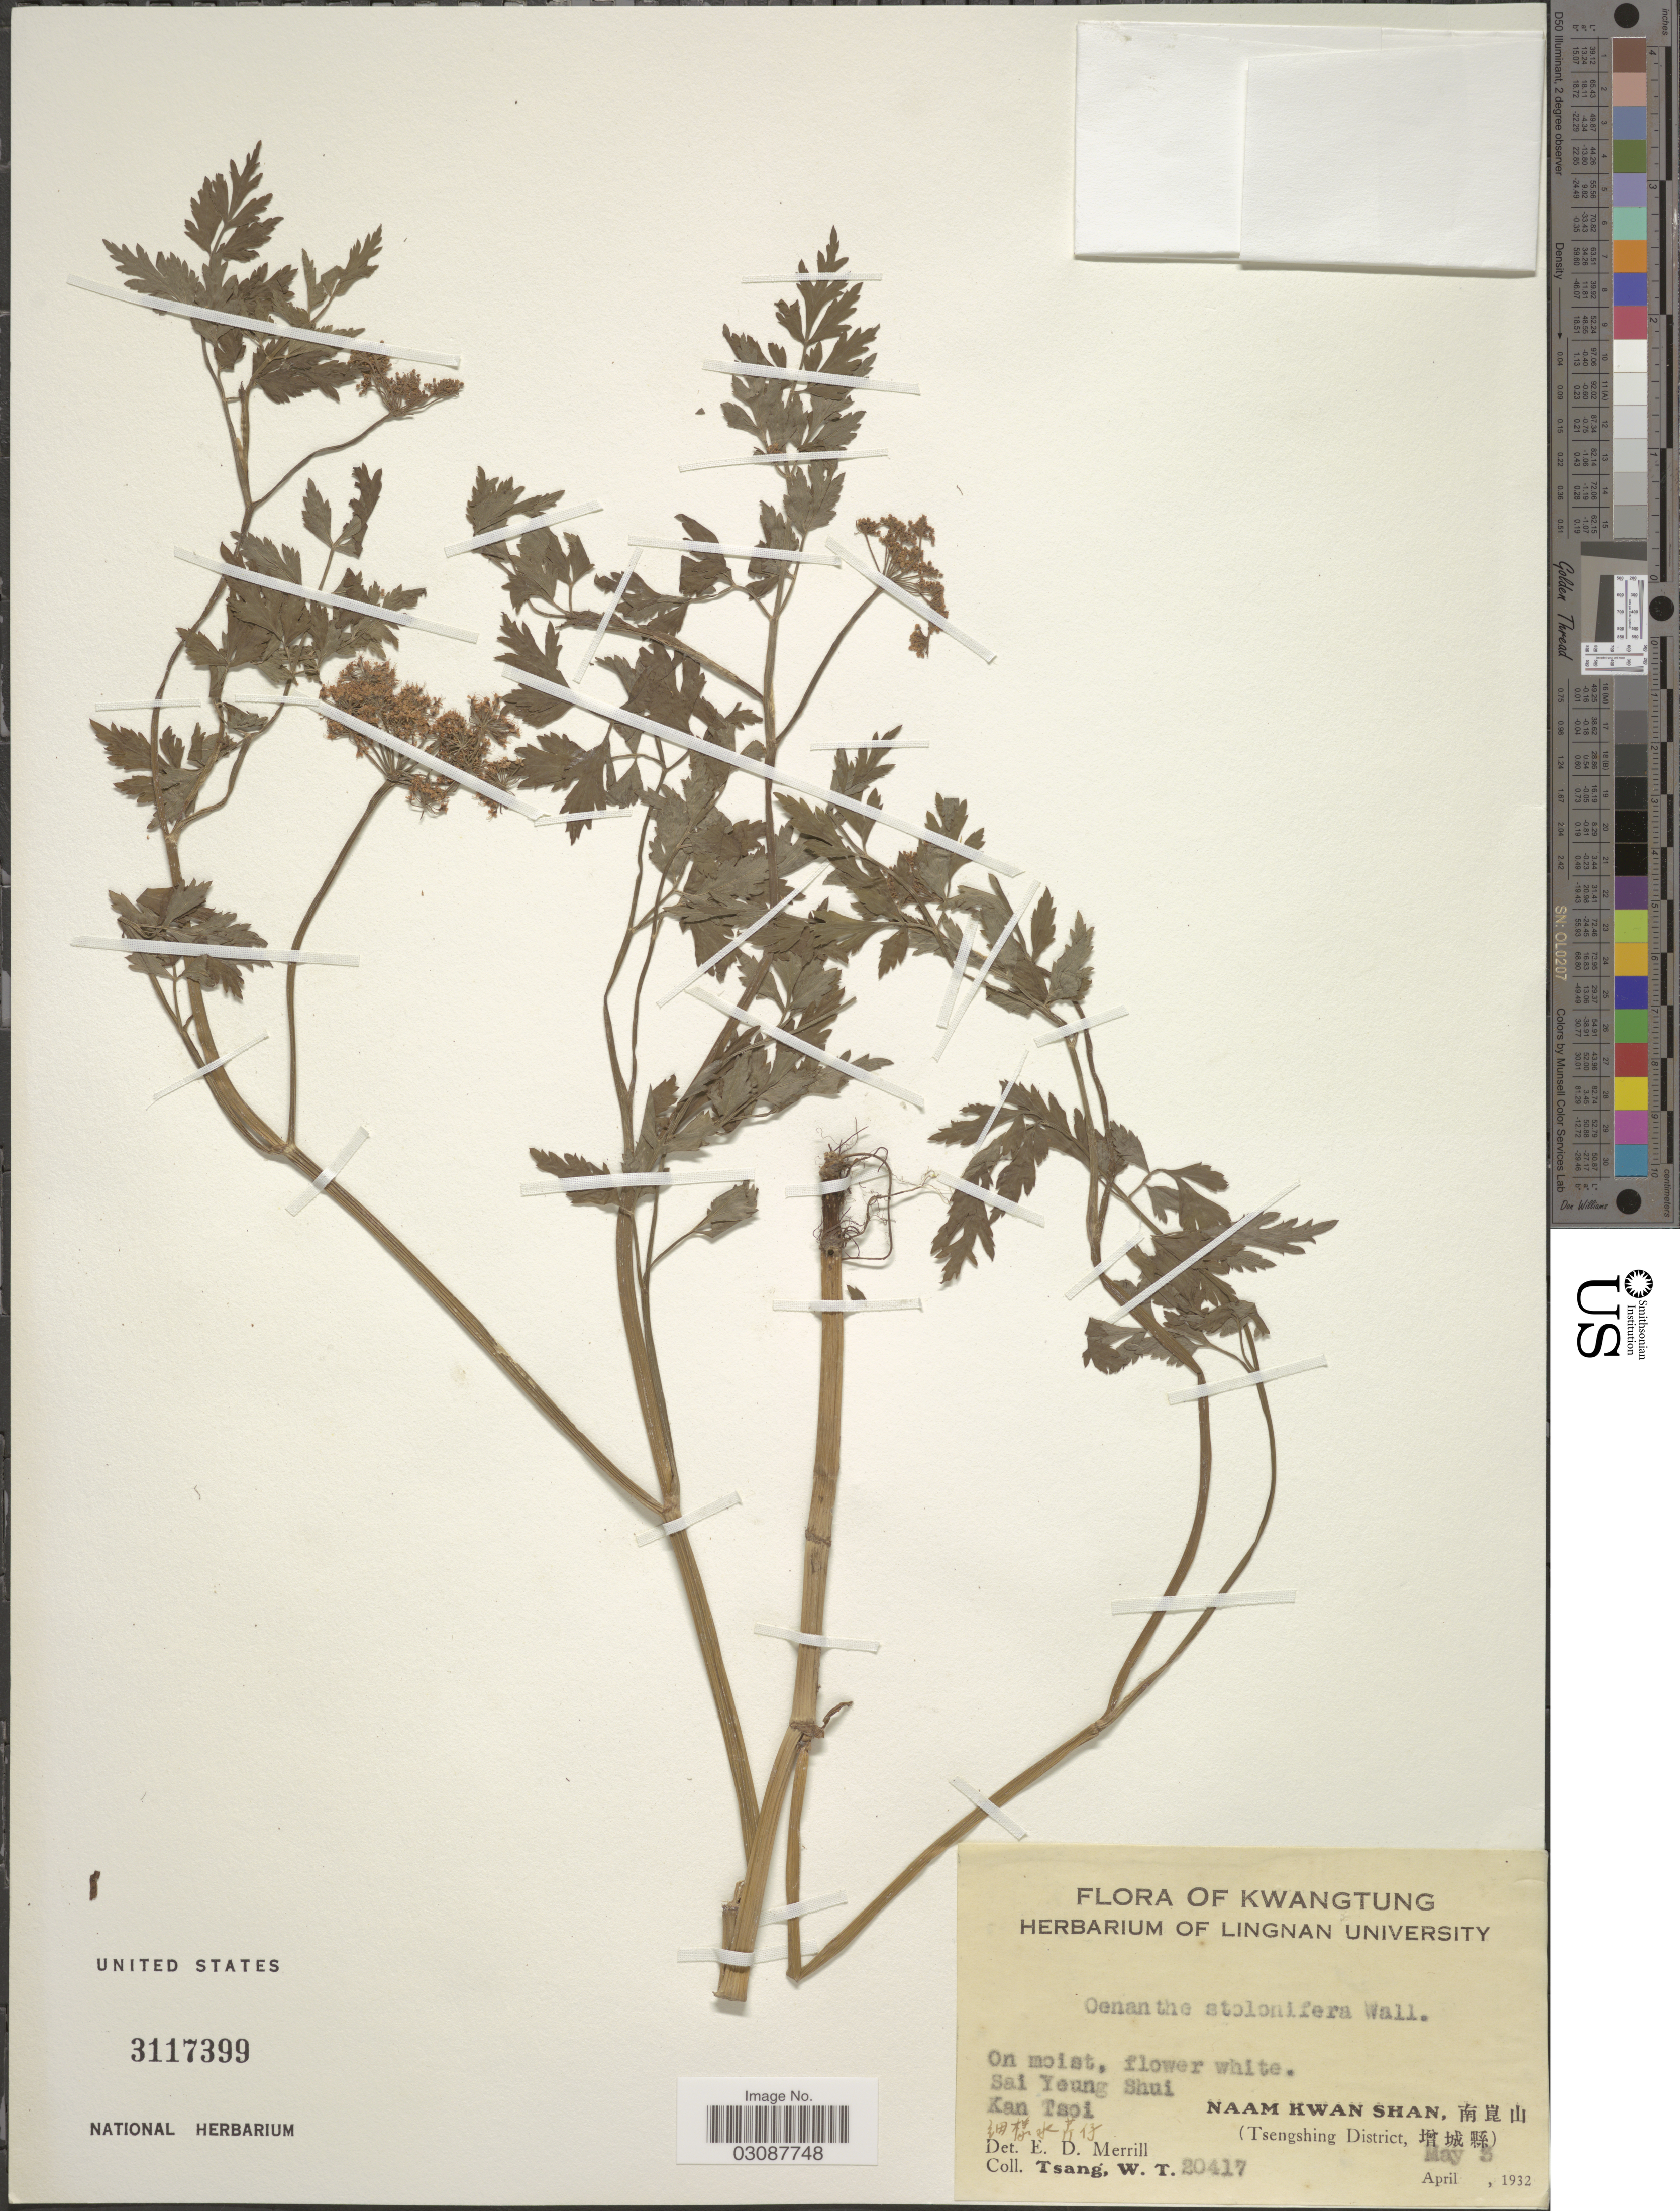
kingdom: Plantae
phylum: Tracheophyta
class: Magnoliopsida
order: Apiales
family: Apiaceae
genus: Oenanthe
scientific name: Oenanthe stolonifera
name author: Wall. ex DC.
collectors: W. T. Tsang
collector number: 20417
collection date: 1932-04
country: China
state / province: Guangdong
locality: Kwangtung, Sai Yeung Shui, Kan Tsoi, Naam Kwan Shan, (Tsengshing District).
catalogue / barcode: US 3117399